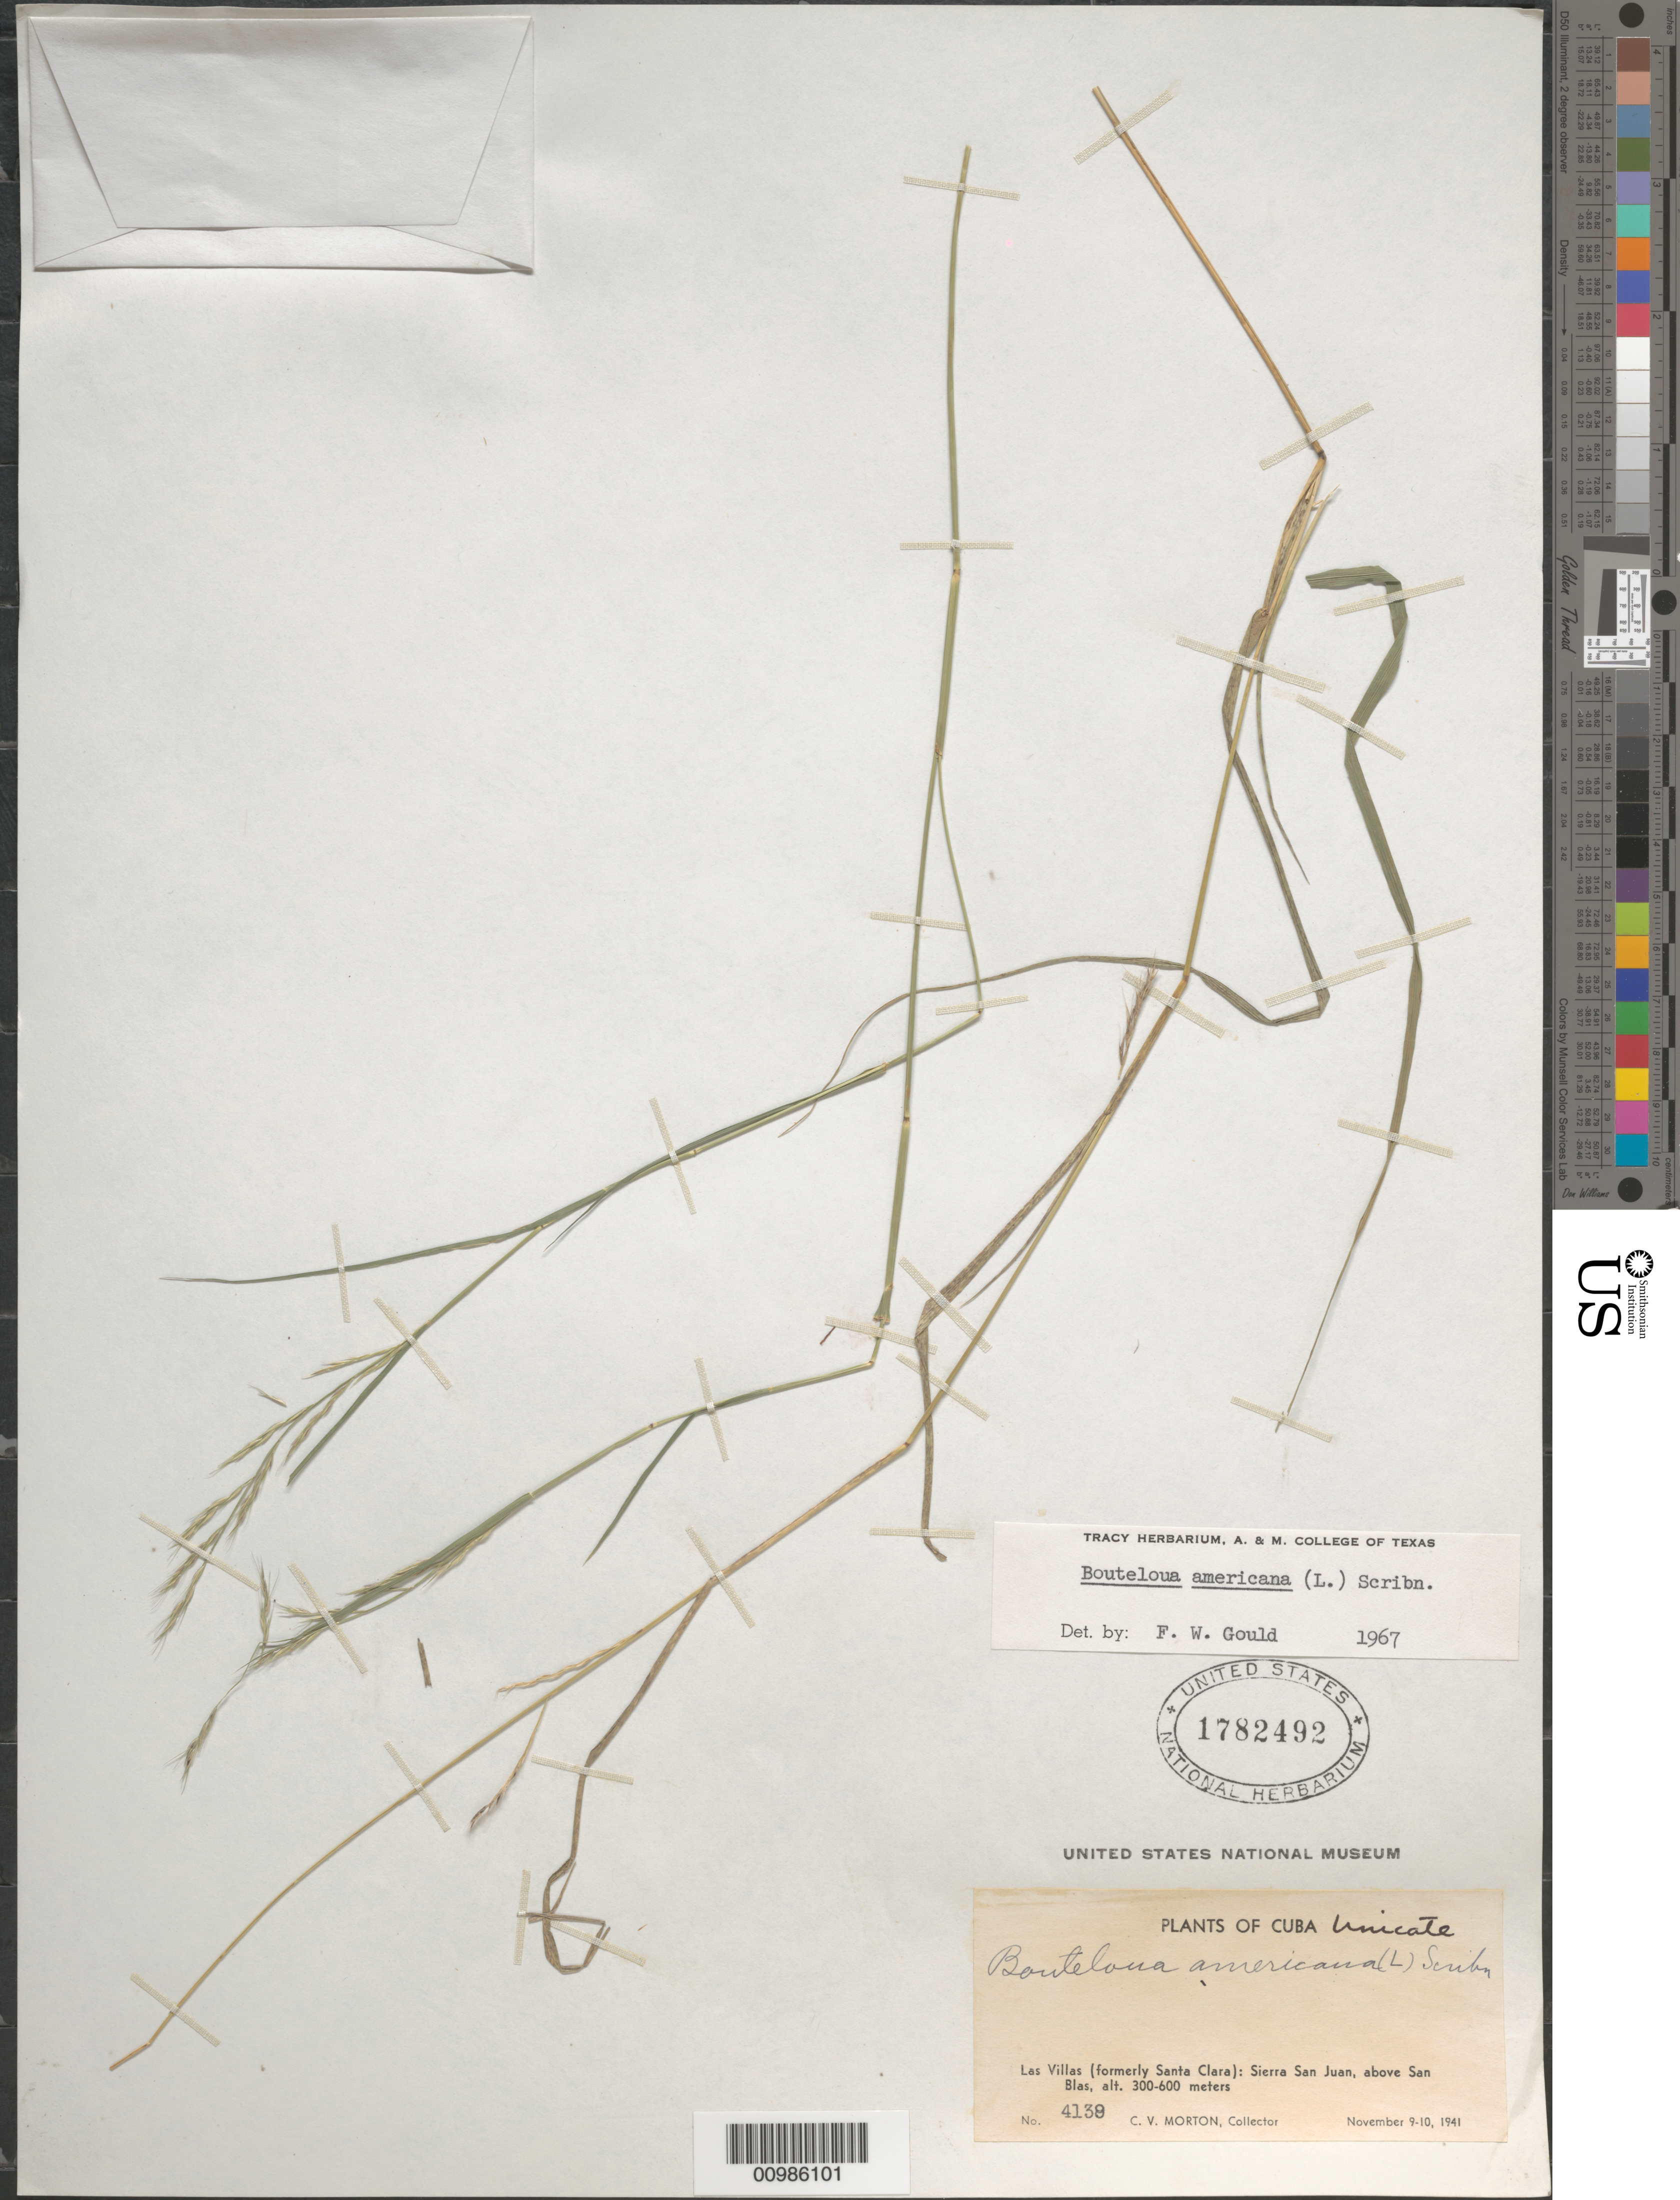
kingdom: Plantae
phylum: Tracheophyta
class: Liliopsida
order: Poales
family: Poaceae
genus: Bouteloua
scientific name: Bouteloua americana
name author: (L.) Scribn.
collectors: C. V. Morton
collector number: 4139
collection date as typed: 09 Nov 1941 to10 Nov 1941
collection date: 1941-11-09/1941-11-10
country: Cuba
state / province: Las Villas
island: Cuba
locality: Sierra San Juan, above San Blas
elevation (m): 300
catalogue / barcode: US 1782492